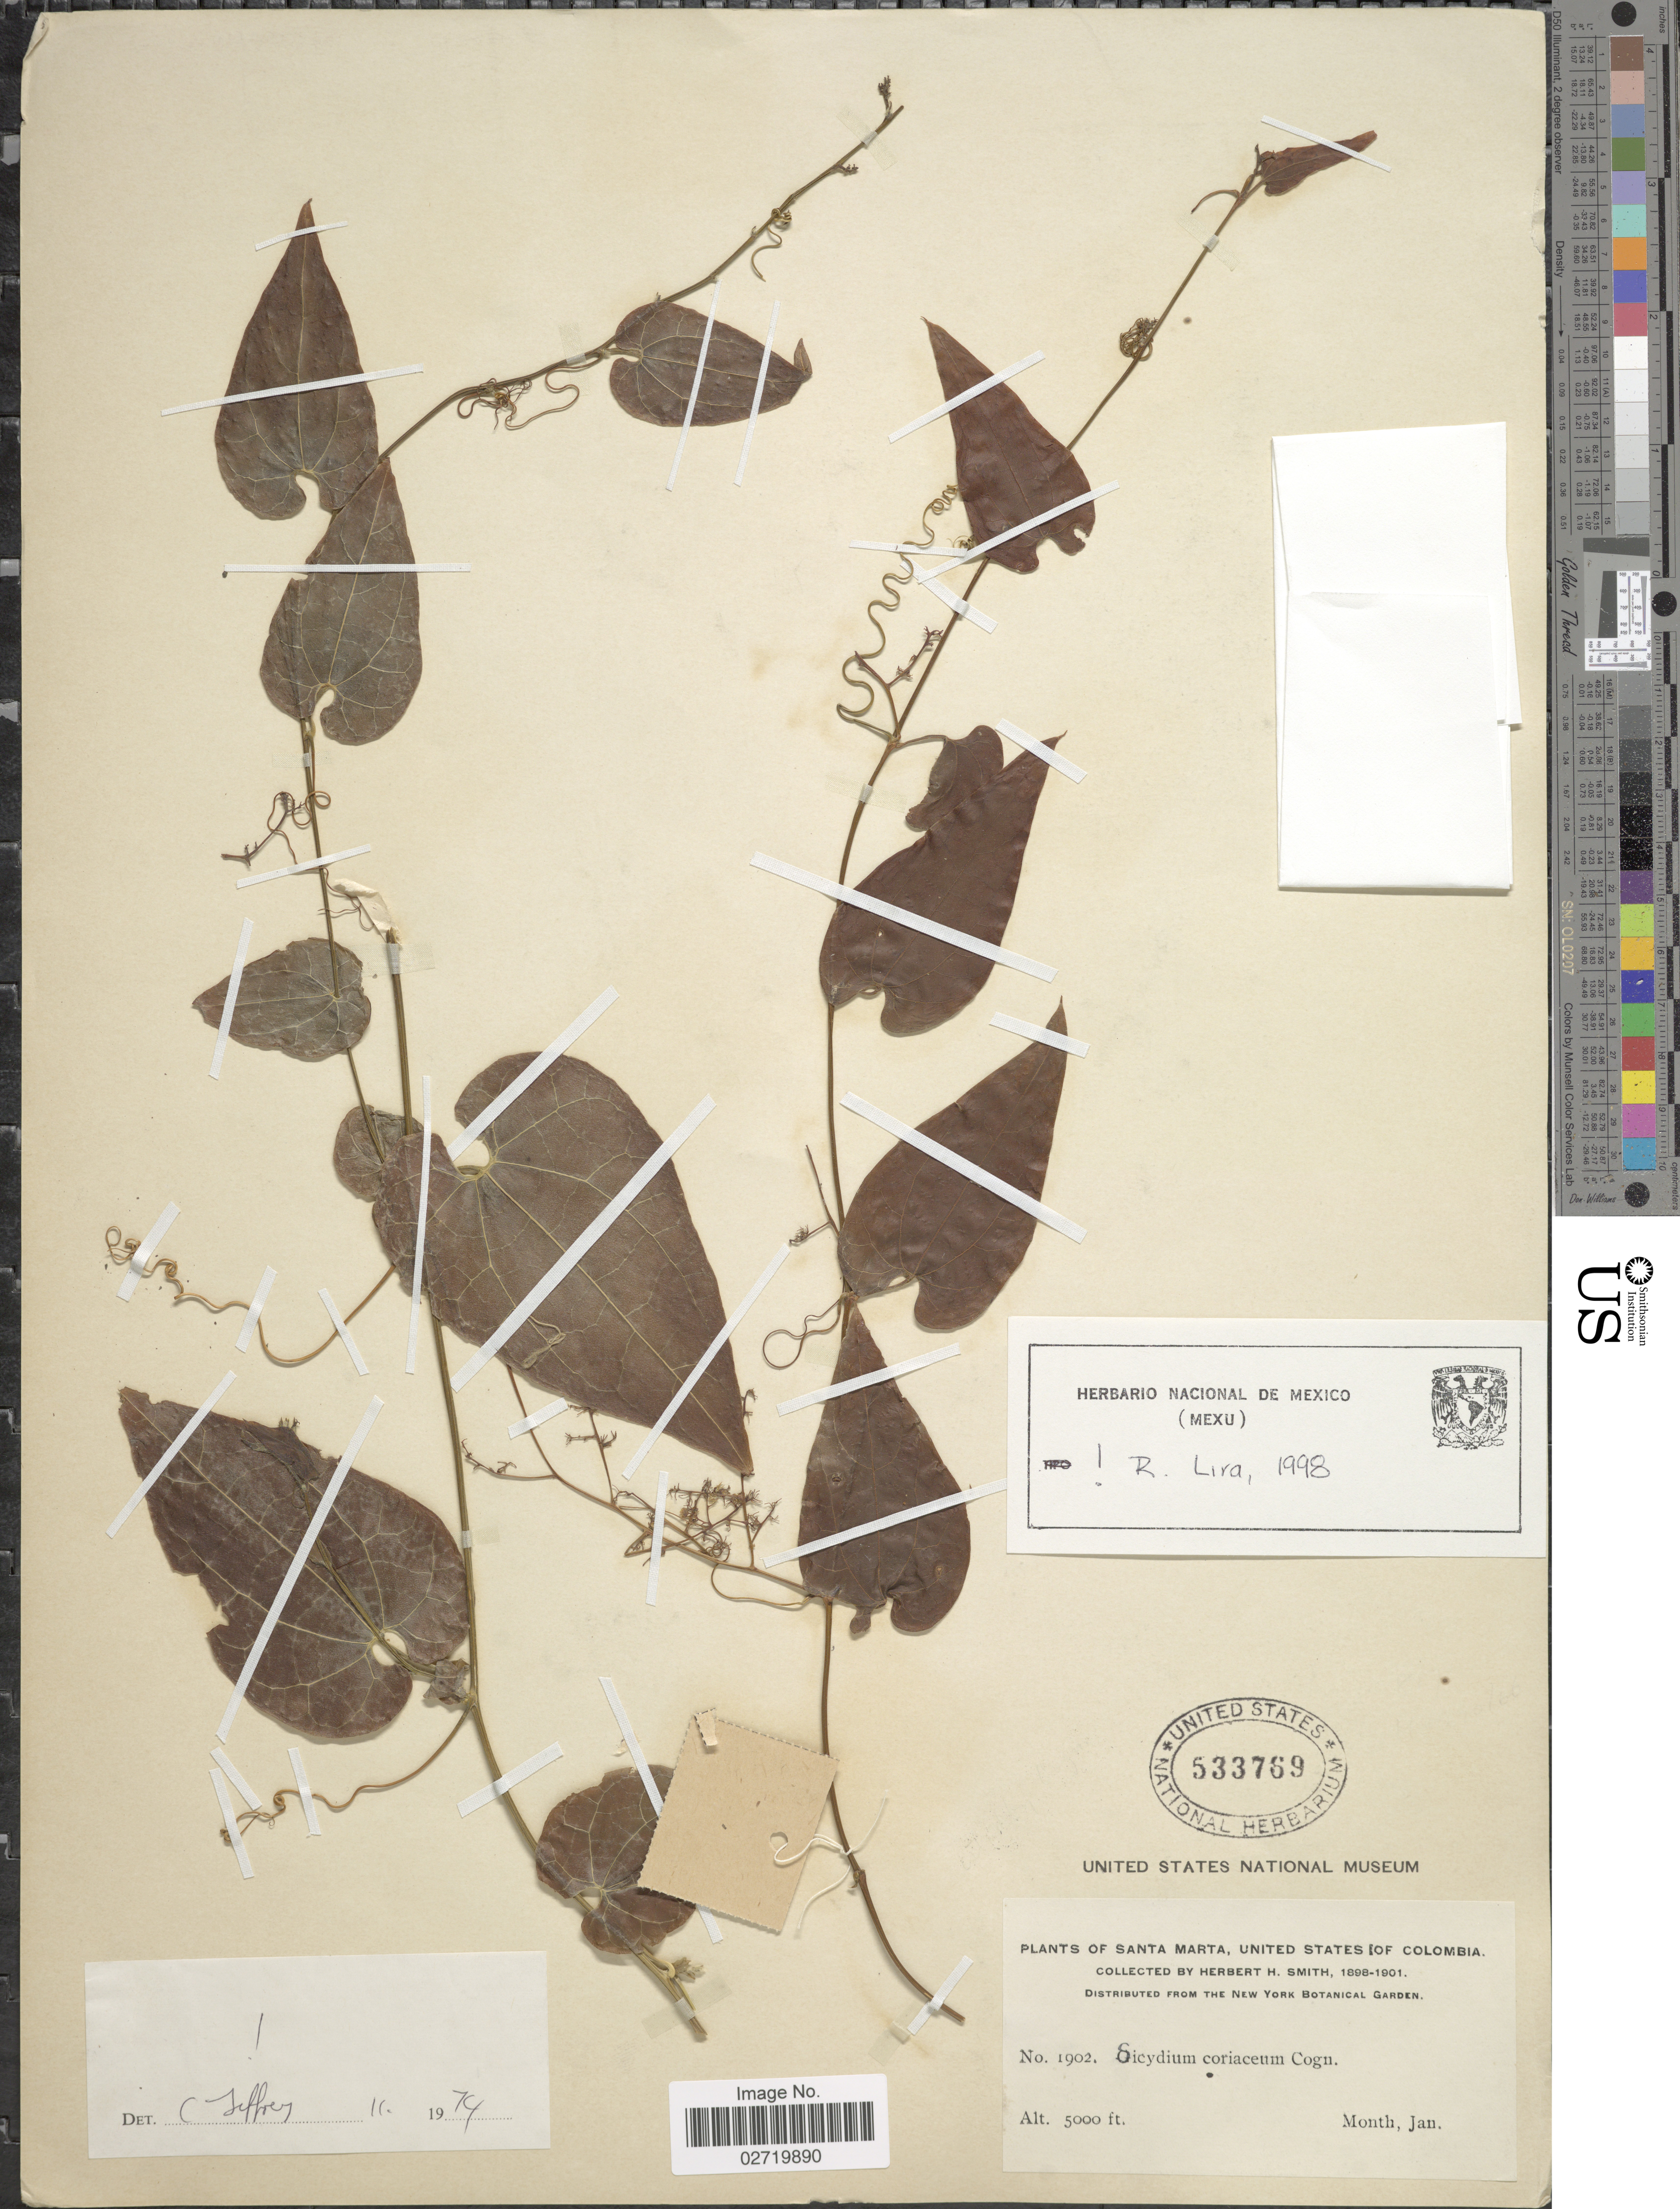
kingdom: Plantae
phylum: Tracheophyta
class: Magnoliopsida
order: Cucurbitales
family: Cucurbitaceae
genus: Sicydium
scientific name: Sicydium coriaceum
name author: Cogn.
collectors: Herbert H. Smith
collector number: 1902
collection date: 1898-01/1901-01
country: Colombia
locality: Santa Marta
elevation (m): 1524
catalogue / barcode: US 533769